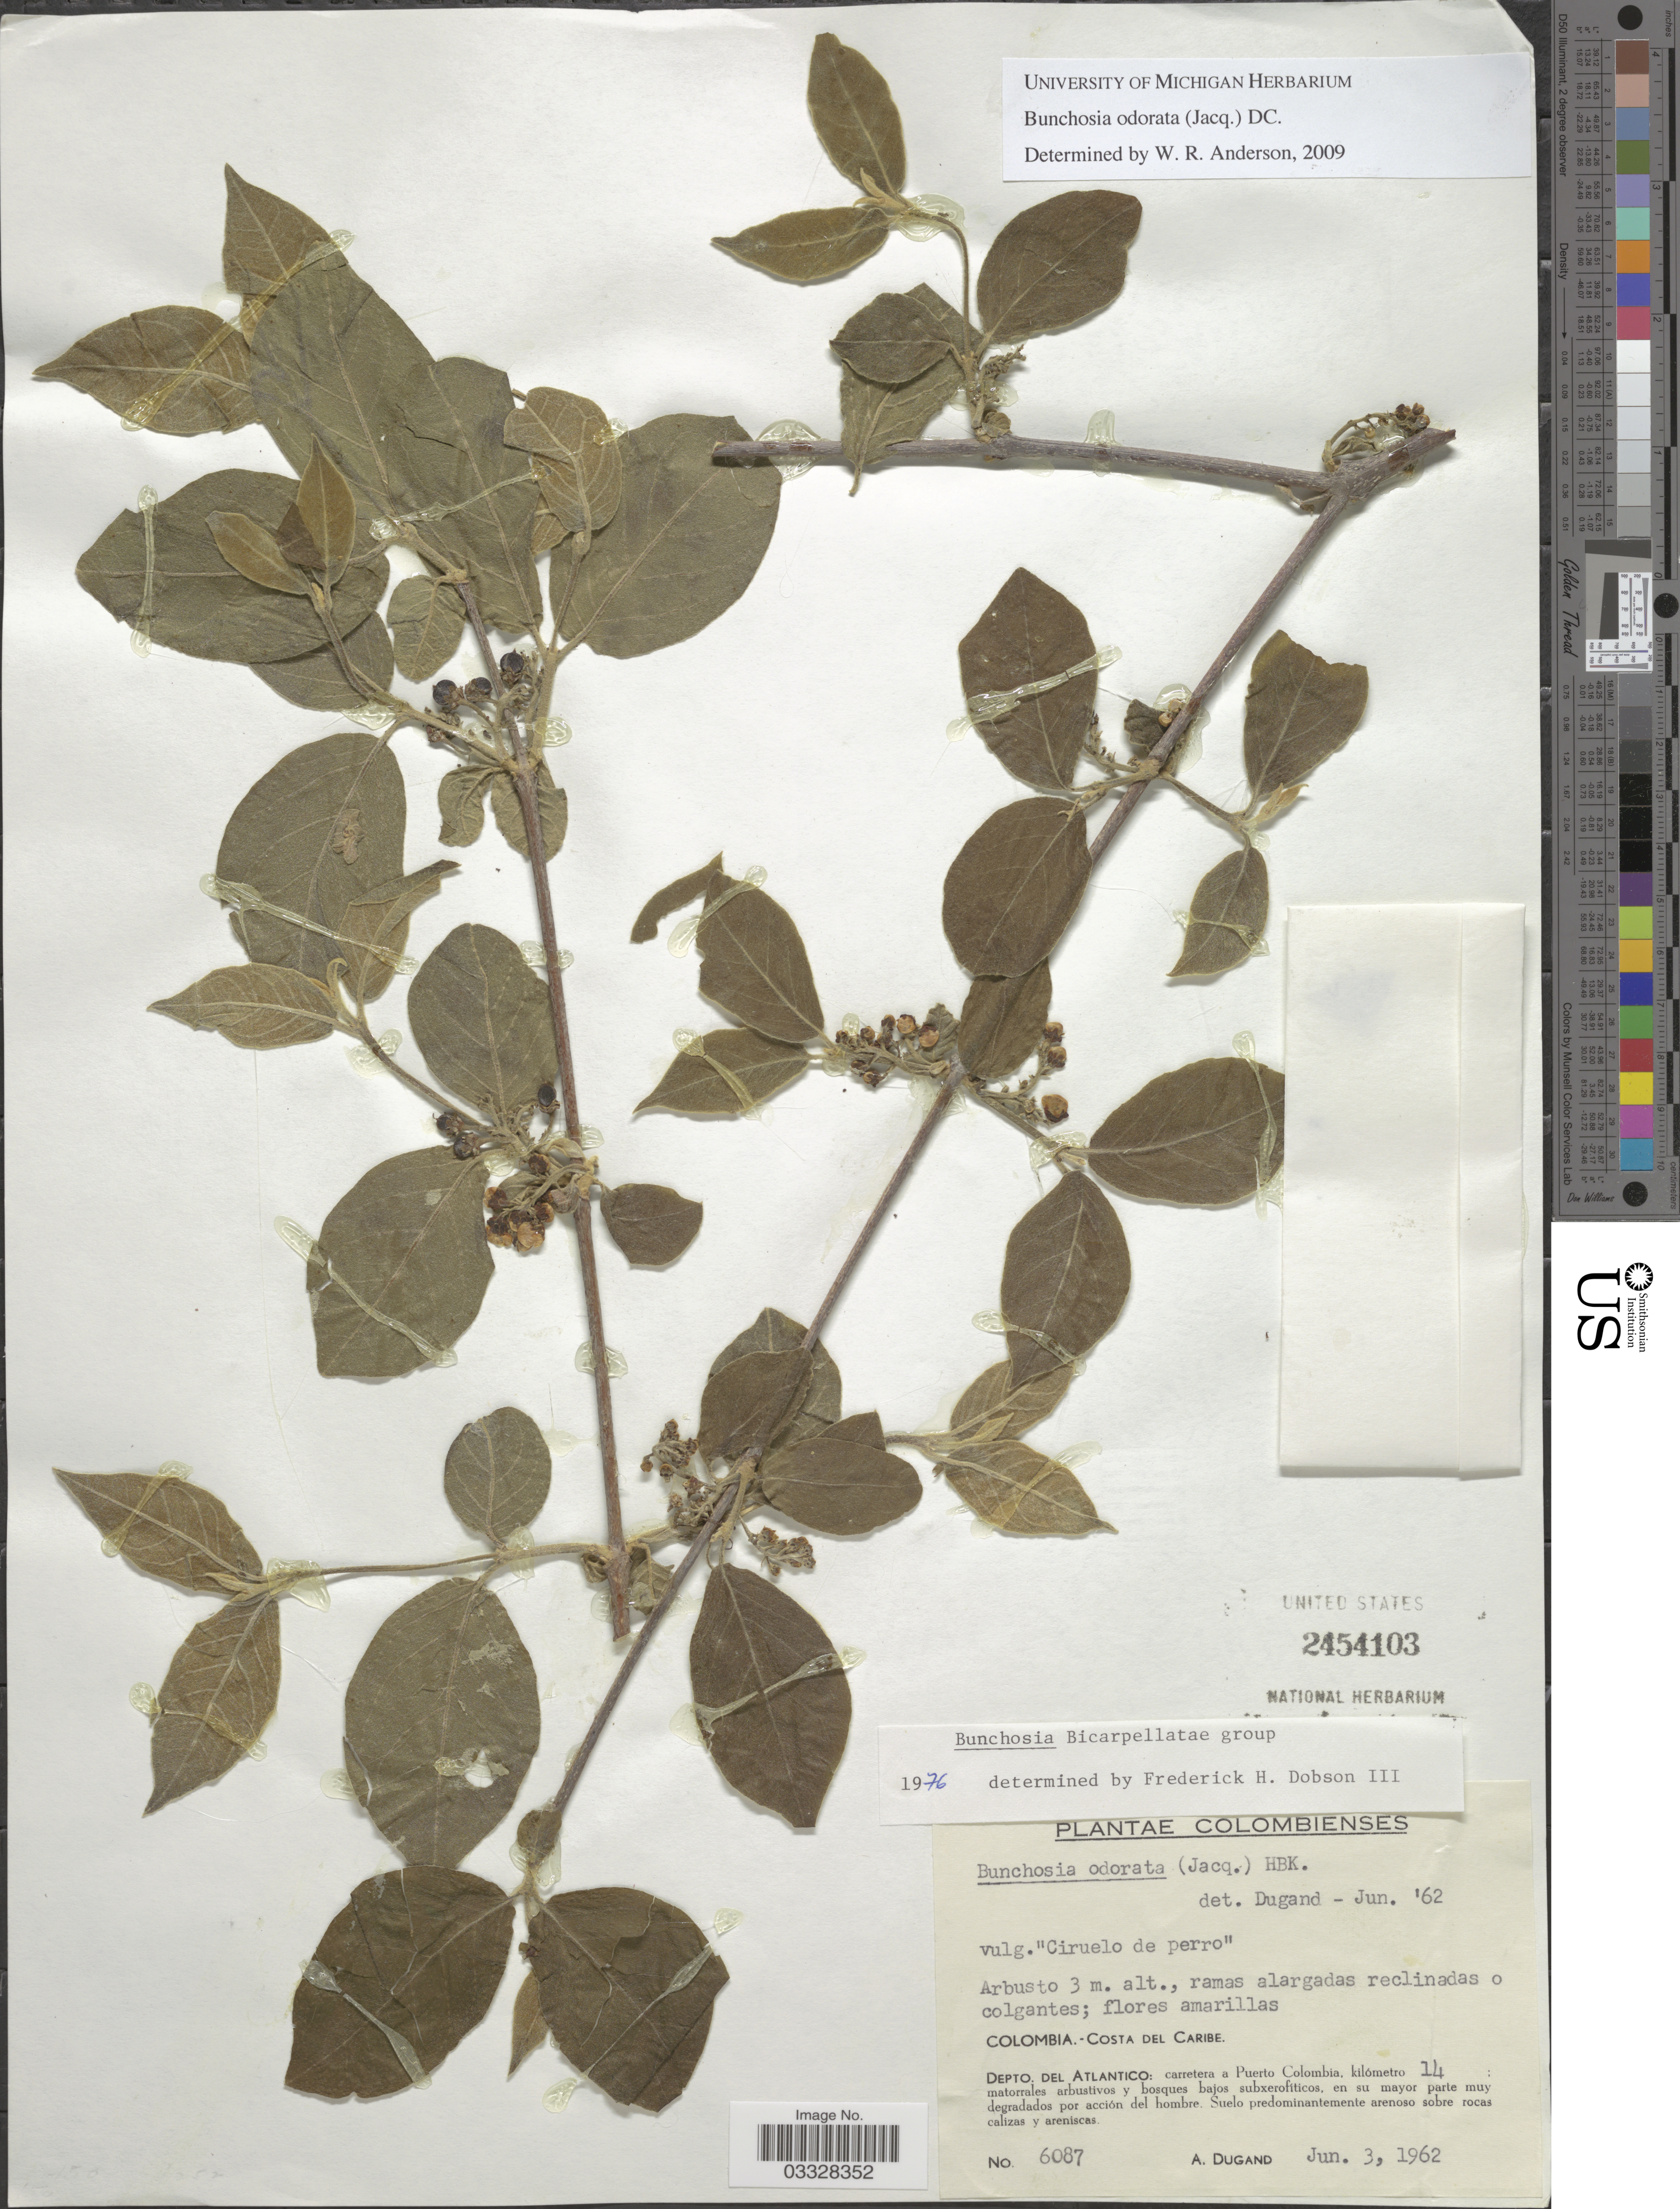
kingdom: Plantae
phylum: Tracheophyta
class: Magnoliopsida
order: Malpighiales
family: Malpighiaceae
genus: Bunchosia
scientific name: Bunchosia odorata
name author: (Jacq.) DC.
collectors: A. Dugand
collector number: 6087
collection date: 1962-06-03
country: Colombia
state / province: Atlántico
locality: Costa del Caribe. Depto. del Atlantico: carretera a Puerto Colombia, kilómetro 14.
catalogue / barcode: US 2454103